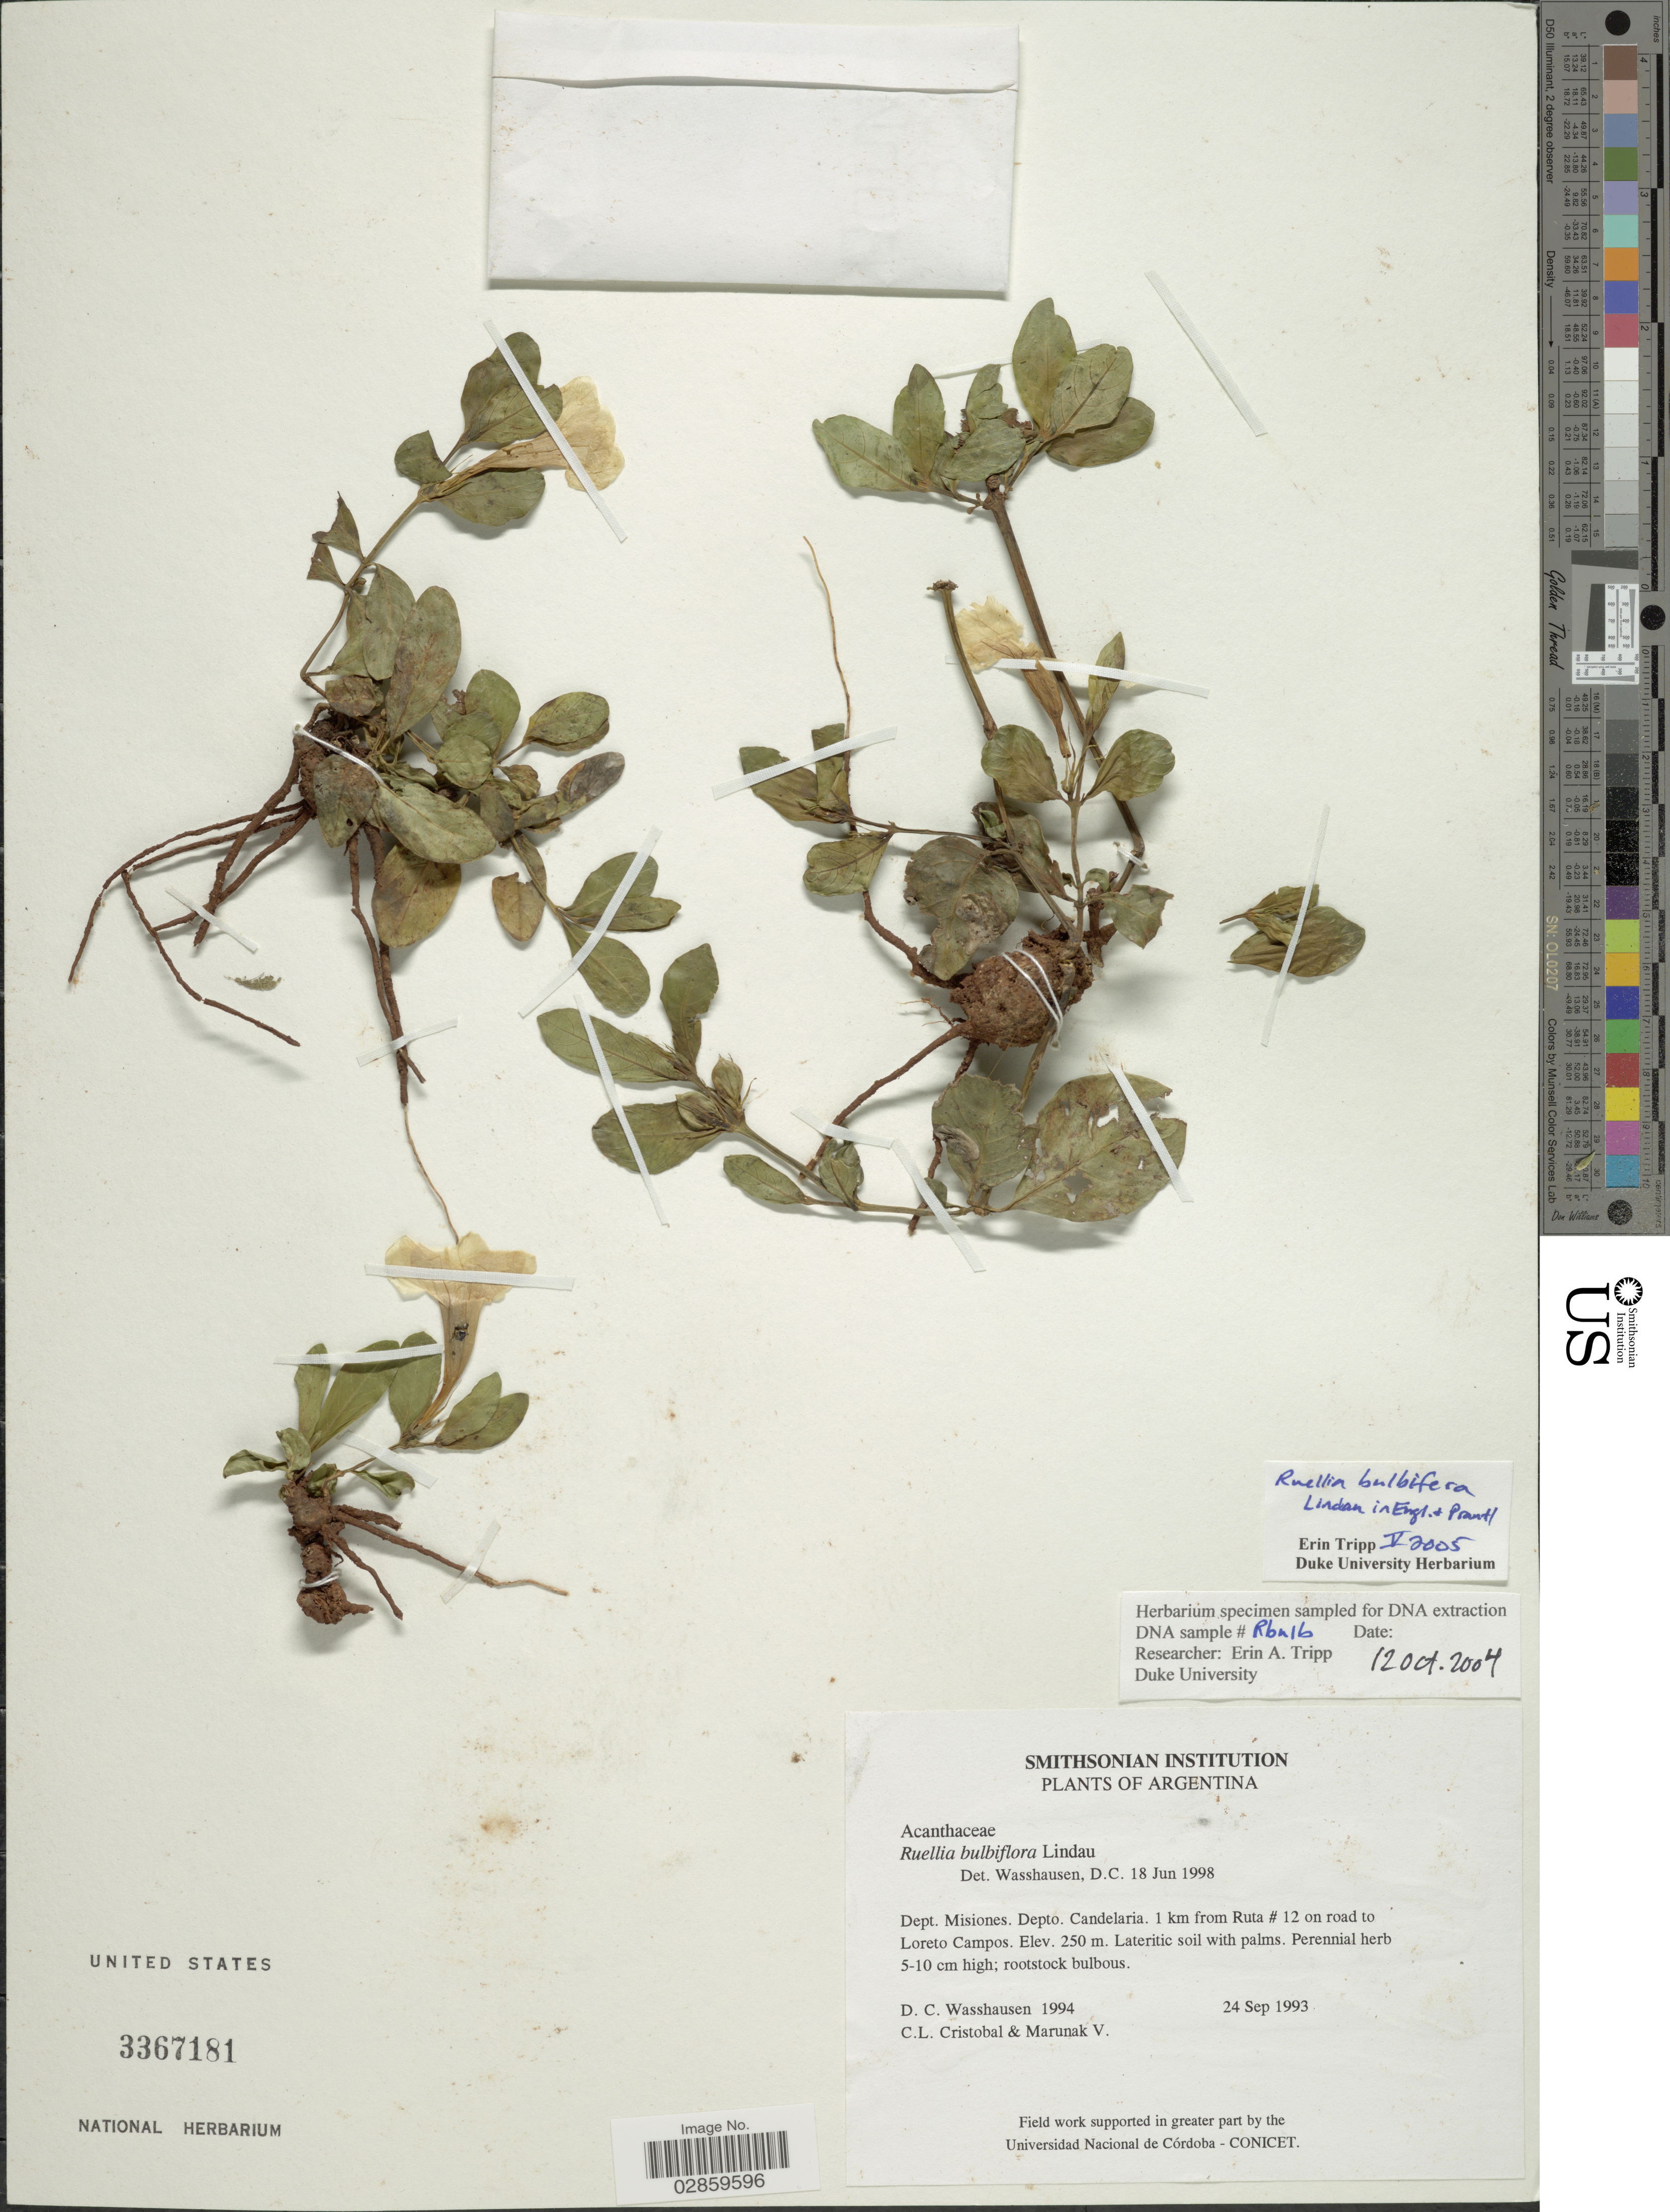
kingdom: Plantae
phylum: Tracheophyta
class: Magnoliopsida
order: Lamiales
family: Acanthaceae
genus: Ruellia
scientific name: Ruellia bulbifera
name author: Lindau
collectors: D. C. Wasshausen, C. L. Cristóbal & V. Marunak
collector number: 1994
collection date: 1993-09-24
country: Argentina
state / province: Misiones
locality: Dept. Misiones. Depto. Candelaria. 1 km from Ruta # 12 on road to Loreto Campos.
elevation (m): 250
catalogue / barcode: US 3367181